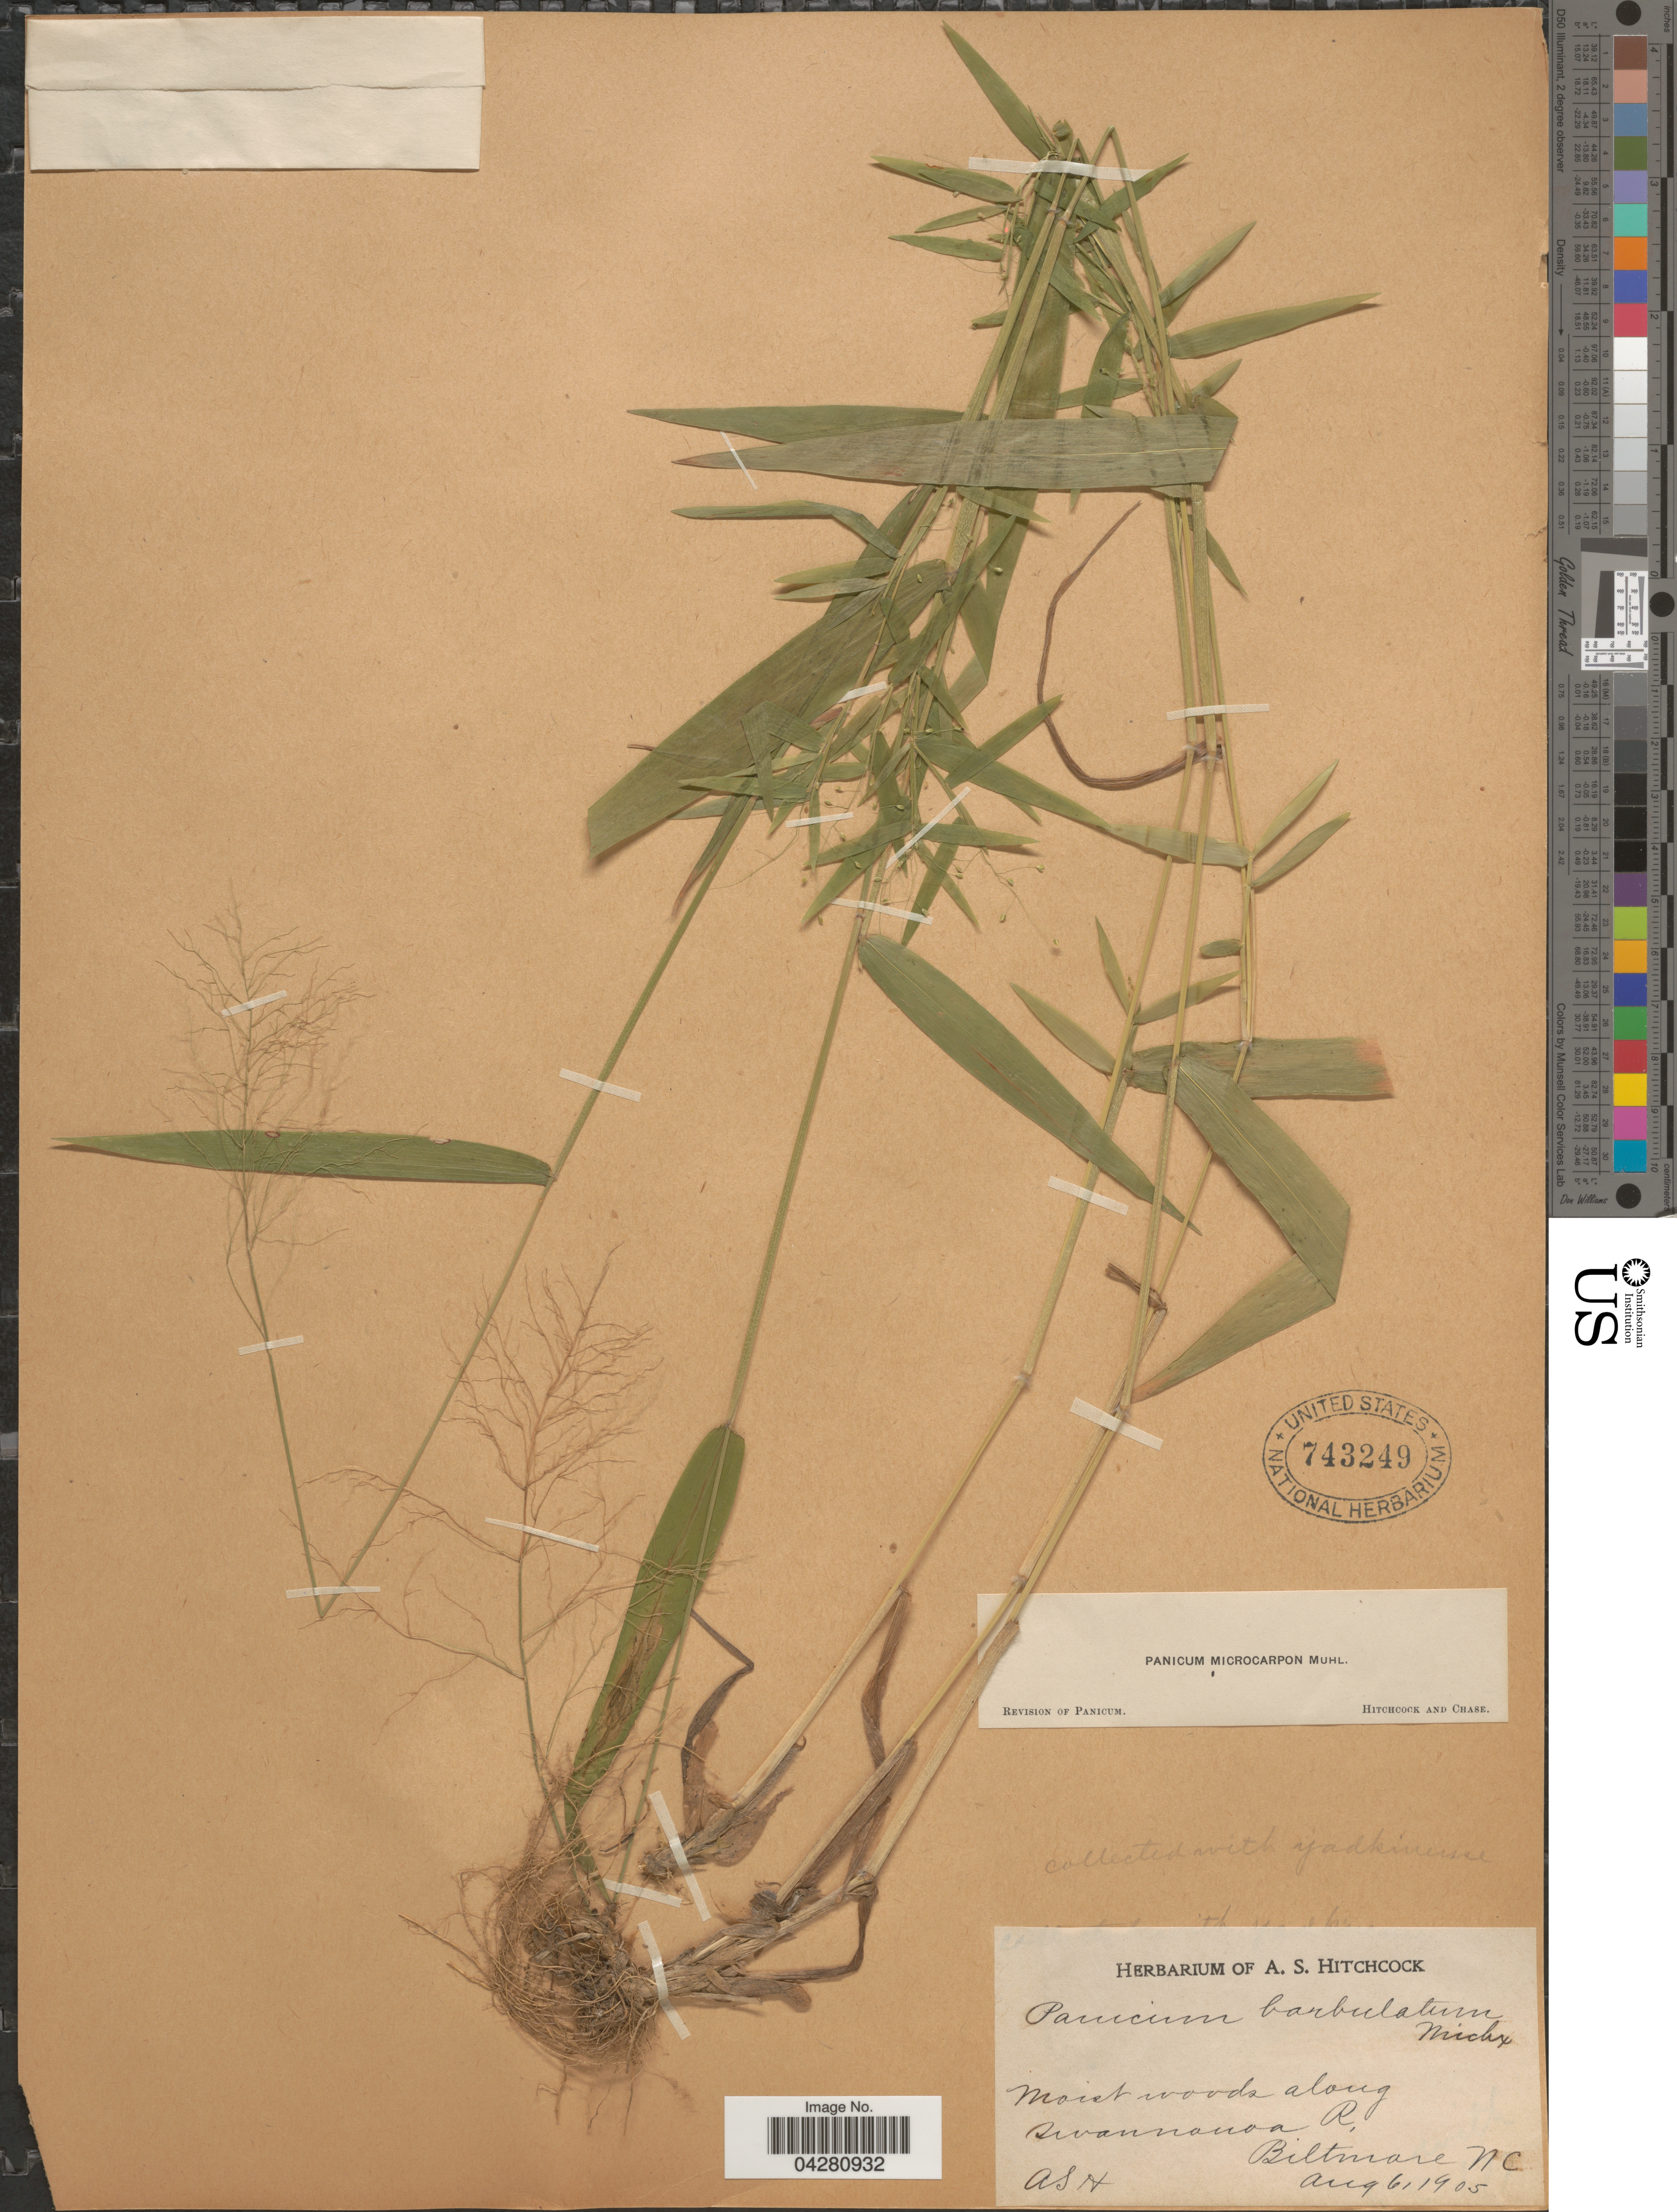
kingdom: Plantae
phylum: Tracheophyta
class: Liliopsida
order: Poales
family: Poaceae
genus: Dichanthelium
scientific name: Dichanthelium dichotomum var. dichotomum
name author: (L.) Gould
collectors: A. S. Hitchcock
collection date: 1905-08-06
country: United States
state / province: North Carolina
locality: Moist woods along swannanoa R. Biltmore.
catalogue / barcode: US 743249